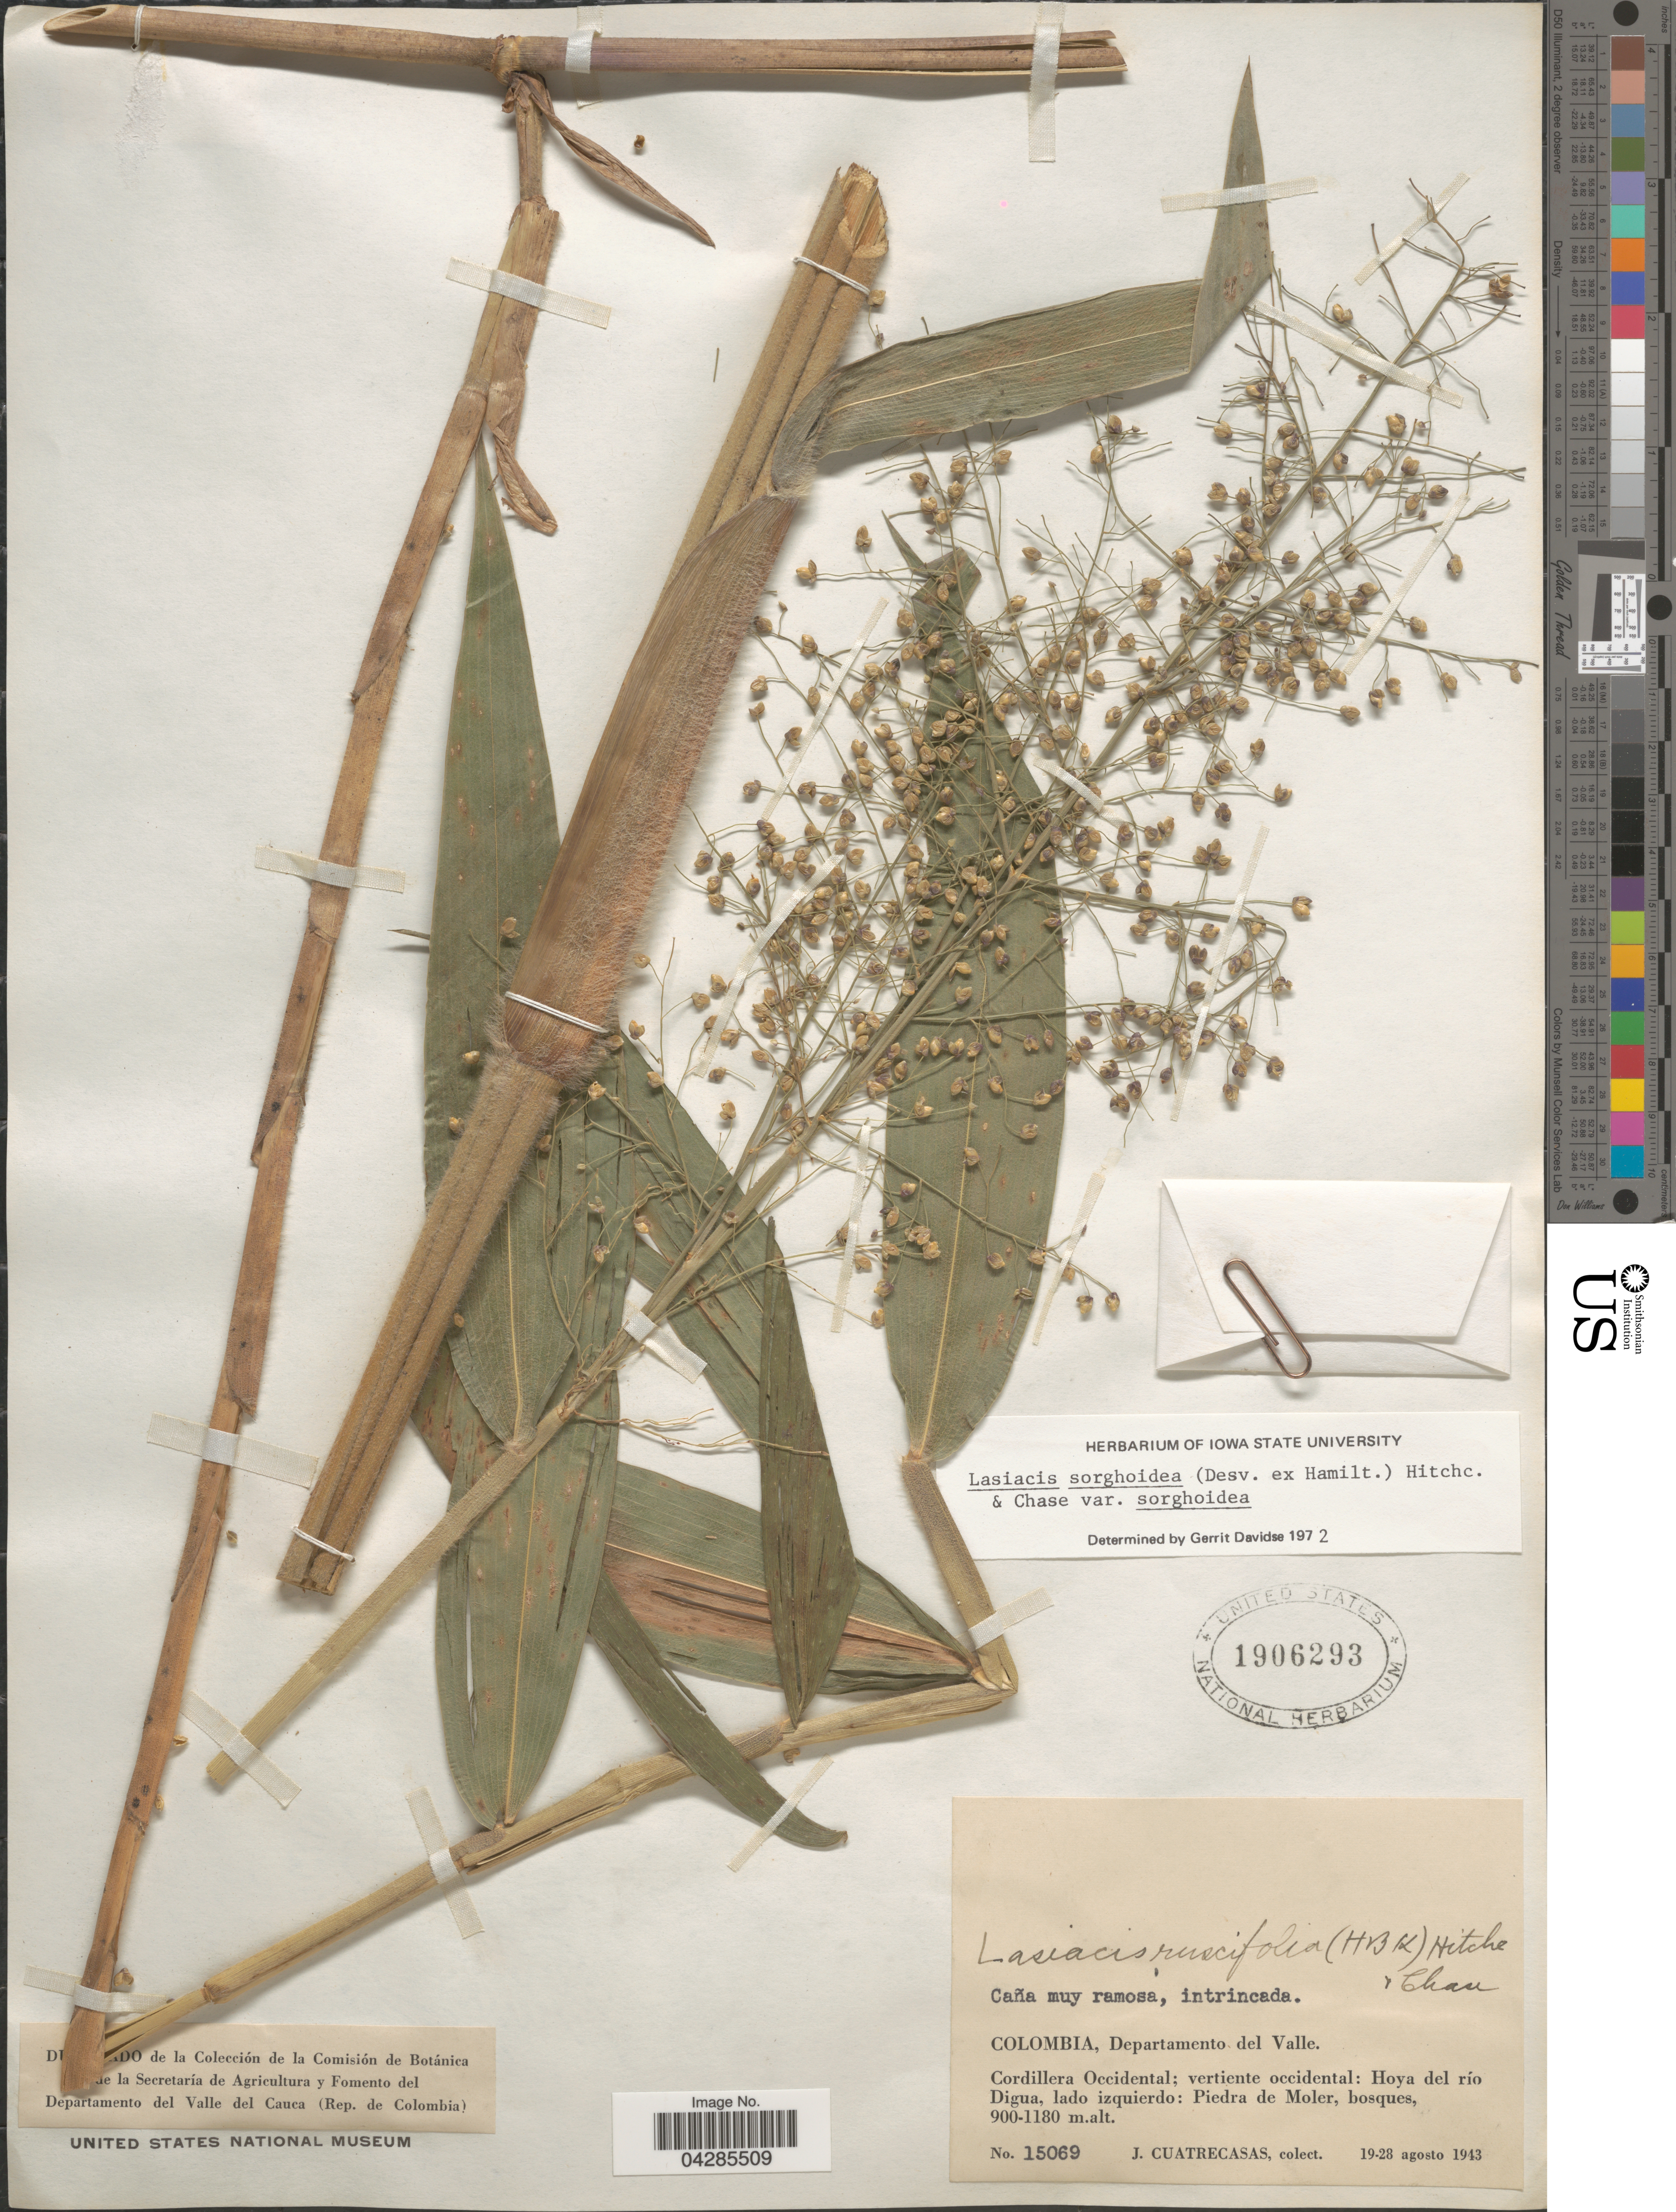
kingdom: Plantae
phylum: Tracheophyta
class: Liliopsida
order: Poales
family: Poaceae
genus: Lasiacis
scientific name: Lasiacis sorghoidea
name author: (Desv. ex Ham.) Hitchc. & Chase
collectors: J. Cuatrecasas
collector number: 15069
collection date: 1943-08-19/1943-08-28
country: Colombia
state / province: Valle del Cauca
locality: Departamento del Valle. Cordillera Occidental; vertiente occidental; Hoya del río Digua, lado izquierdo: Piedra de Moler.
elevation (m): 900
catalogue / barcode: US 1906293